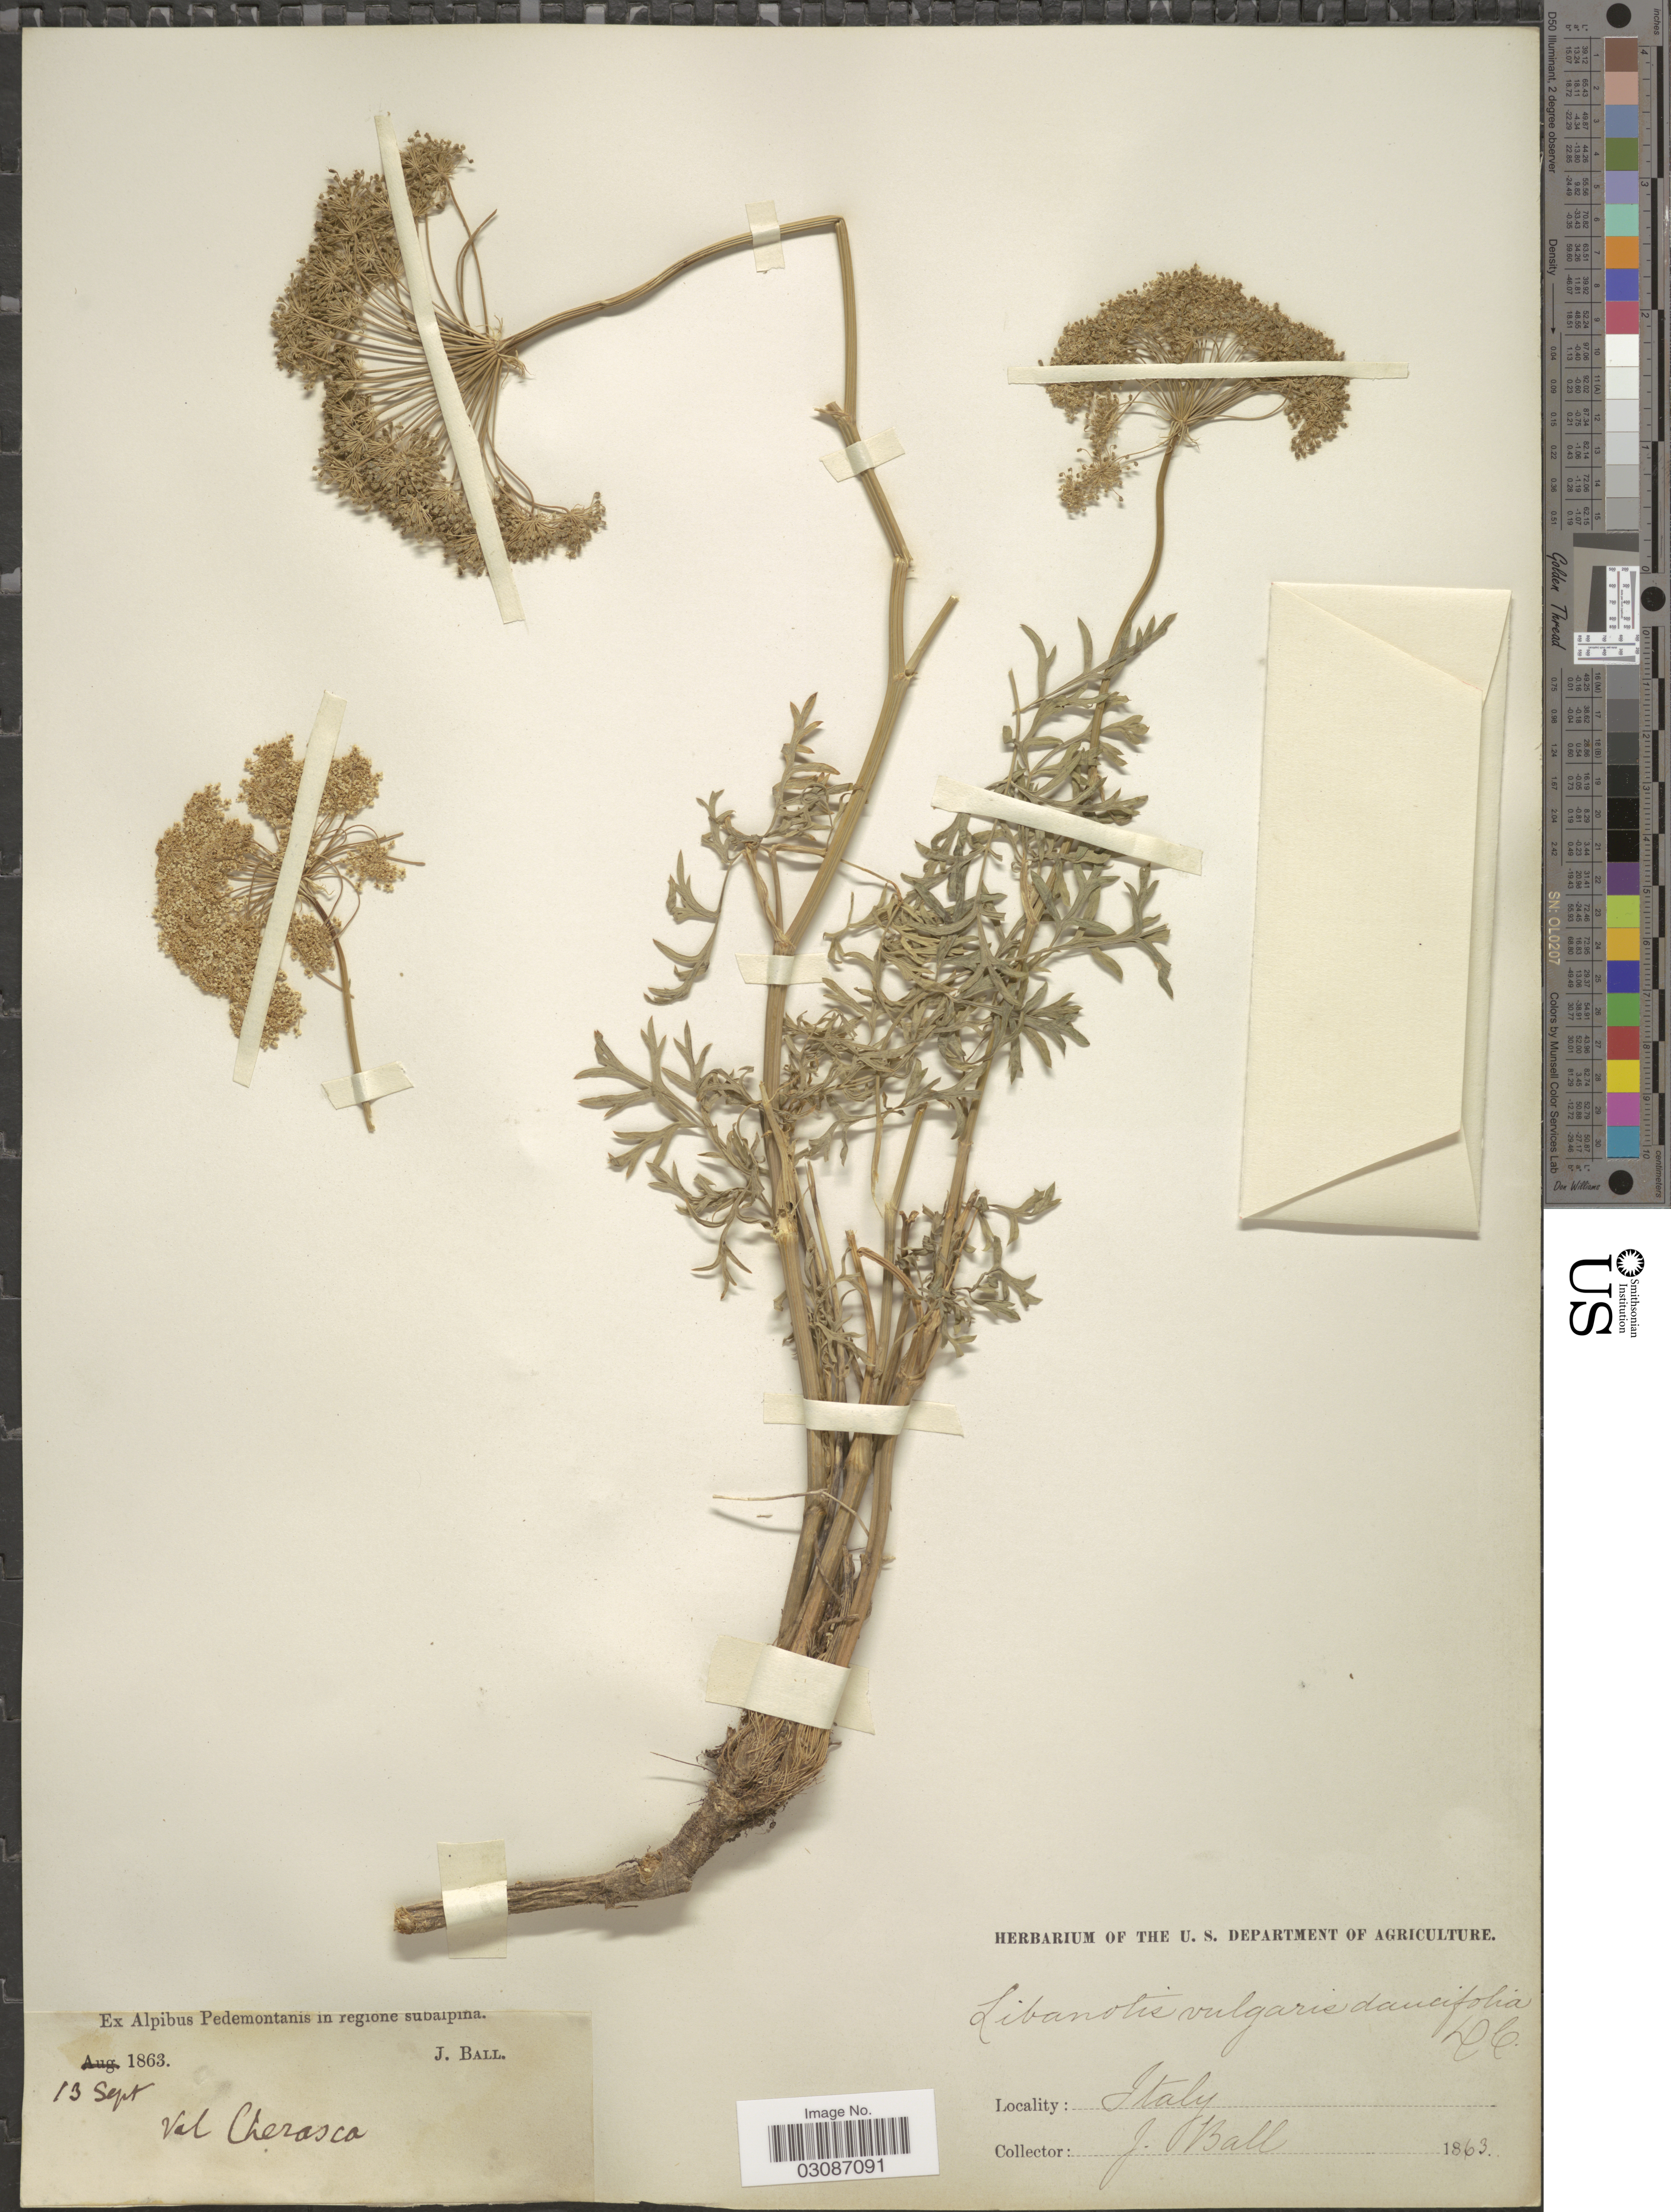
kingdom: Plantae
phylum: Tracheophyta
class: Magnoliopsida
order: Apiales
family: Apiaceae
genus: Seseli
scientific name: Seseli libanotis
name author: Koch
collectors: J. Ball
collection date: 1863-09-13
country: Italy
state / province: Piedmont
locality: Ex Alpibus Pedemontanis in regione subalpina. Val Cherasca.